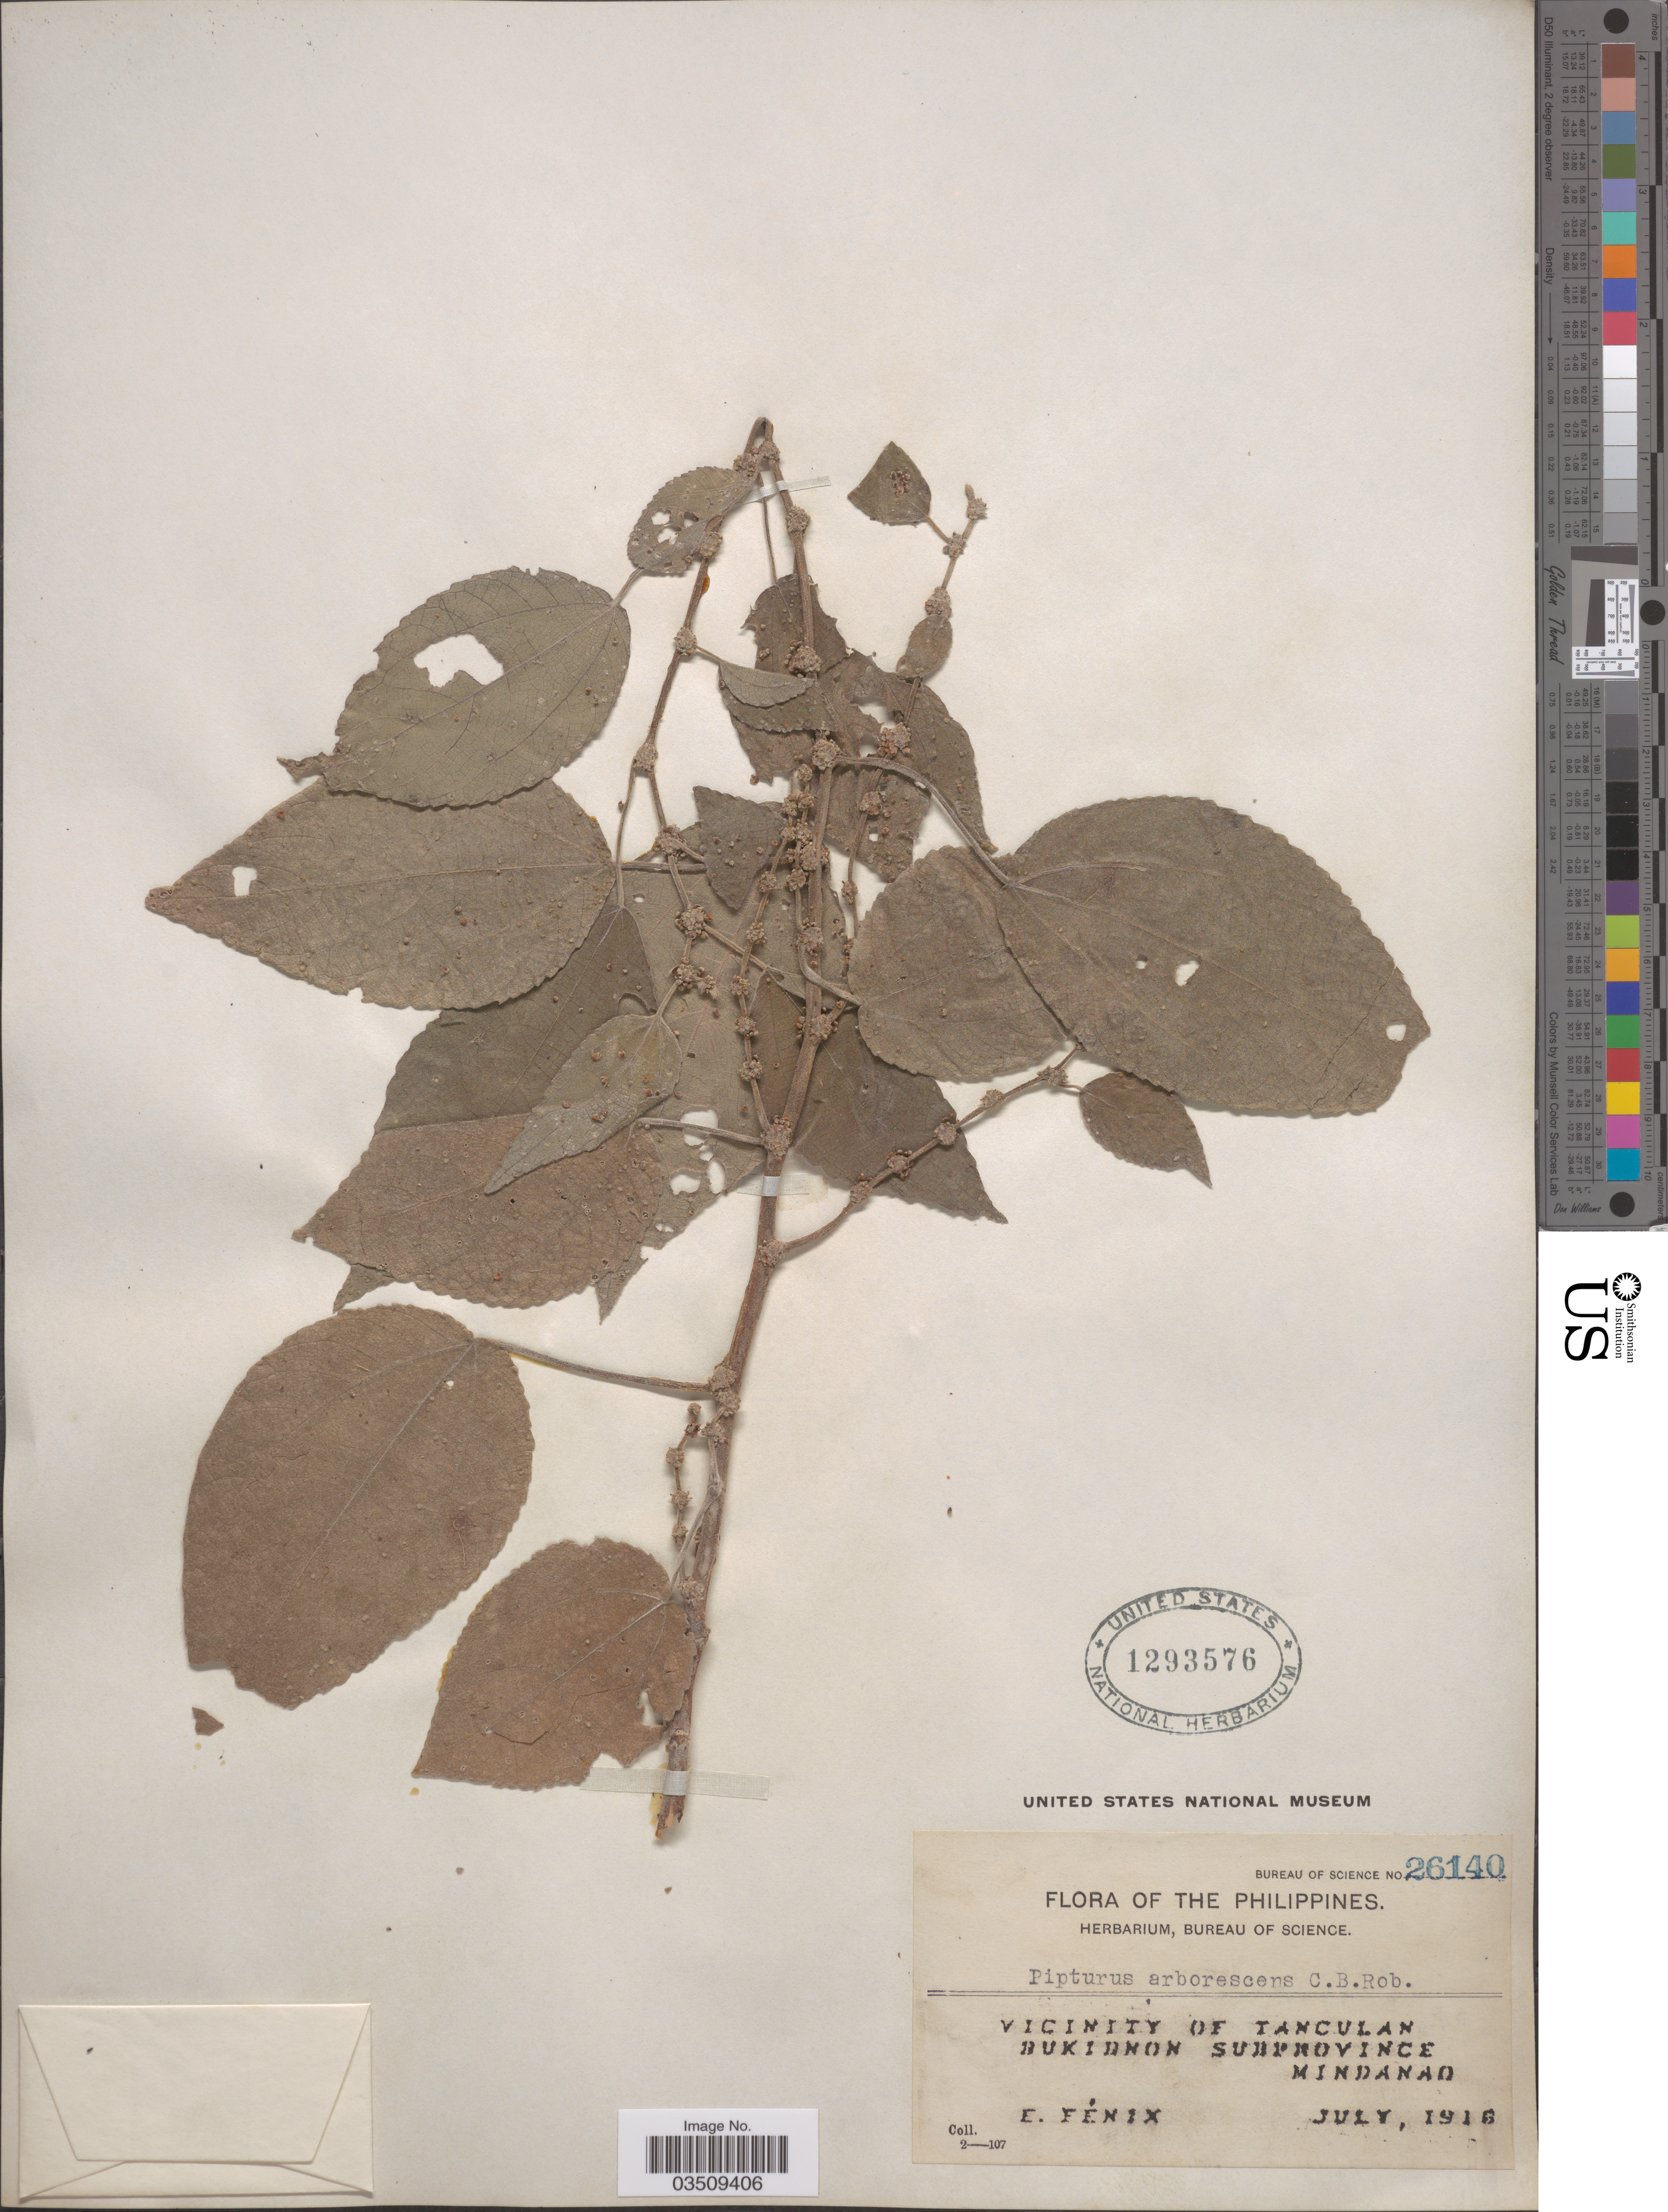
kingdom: Plantae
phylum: Tracheophyta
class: Magnoliopsida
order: Rosales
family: Urticaceae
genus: Pipturus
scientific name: Pipturus arborescens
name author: (Link) C.B. Rob.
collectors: E. Fénix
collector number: Bureau of Science 26140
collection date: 1916-07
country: Philippines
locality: Vicinity of Tanculan. Bukidnon Subprovince. Mindanao.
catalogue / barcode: US 1293576